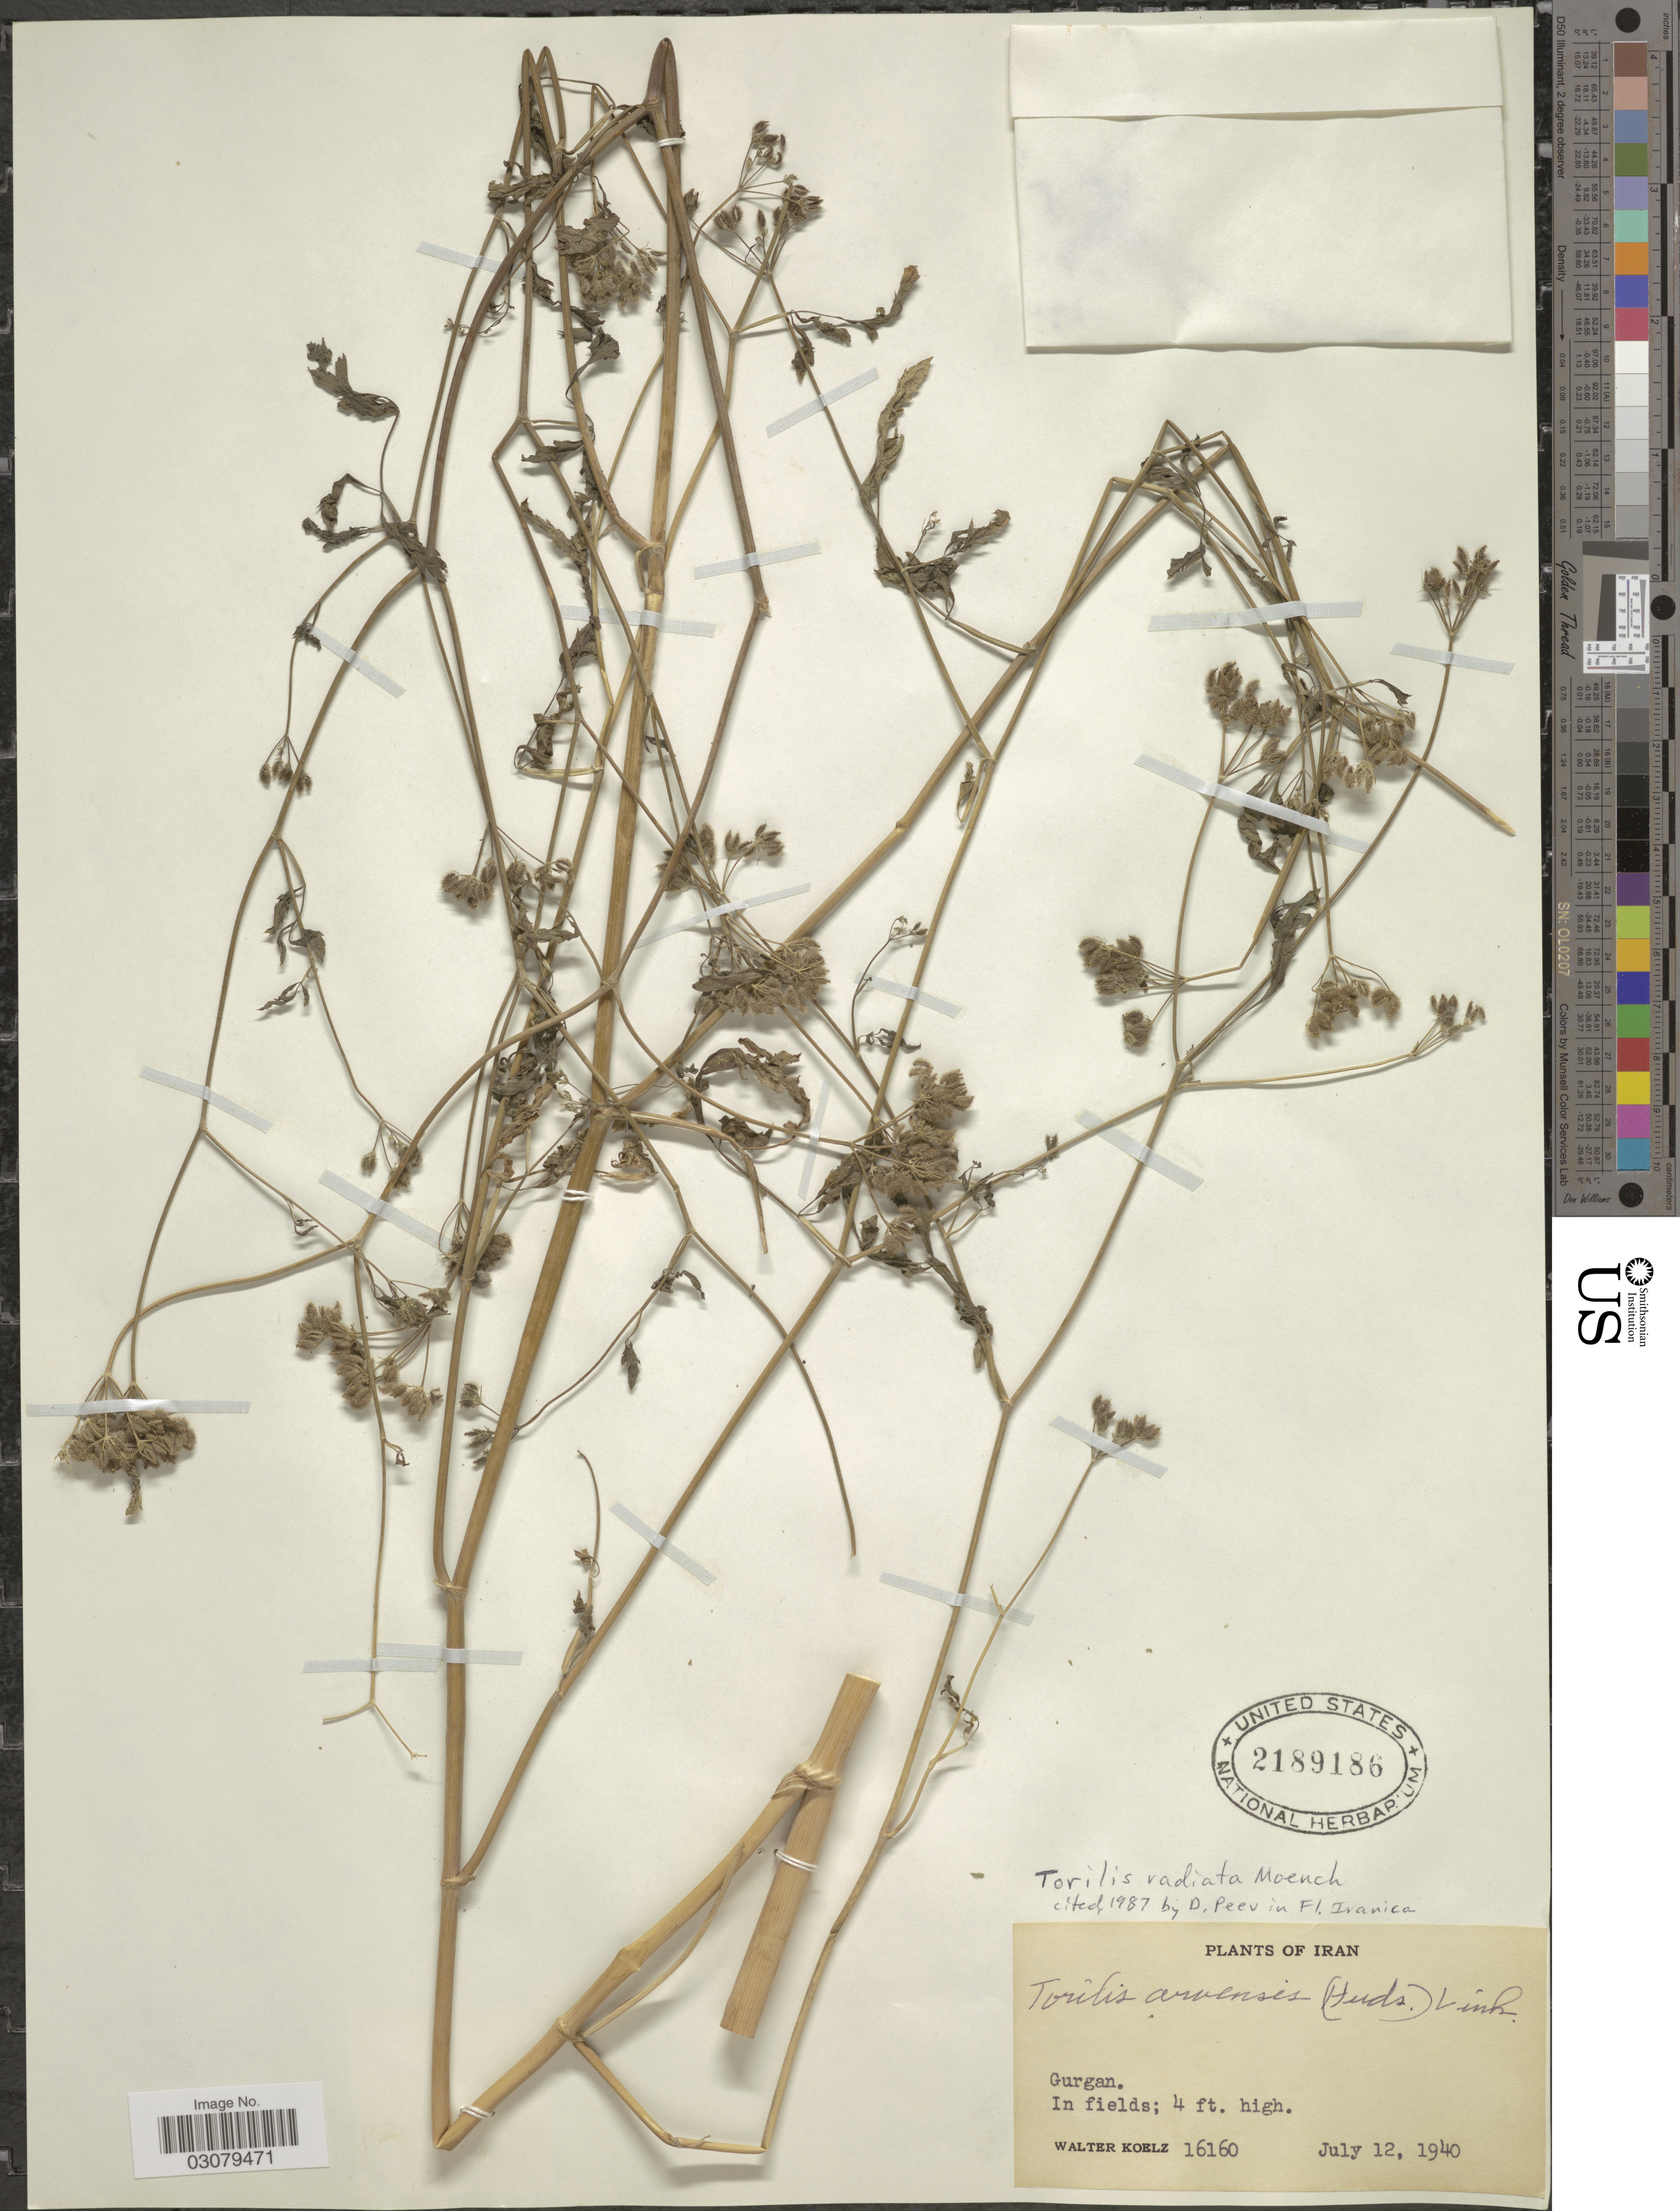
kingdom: Plantae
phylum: Tracheophyta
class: Magnoliopsida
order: Apiales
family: Apiaceae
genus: Torilis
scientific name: Torilis radiata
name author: Moench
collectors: W. N. Koelz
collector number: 16160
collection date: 1940-07-12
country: Iran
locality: Gurgan.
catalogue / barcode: US 2189186